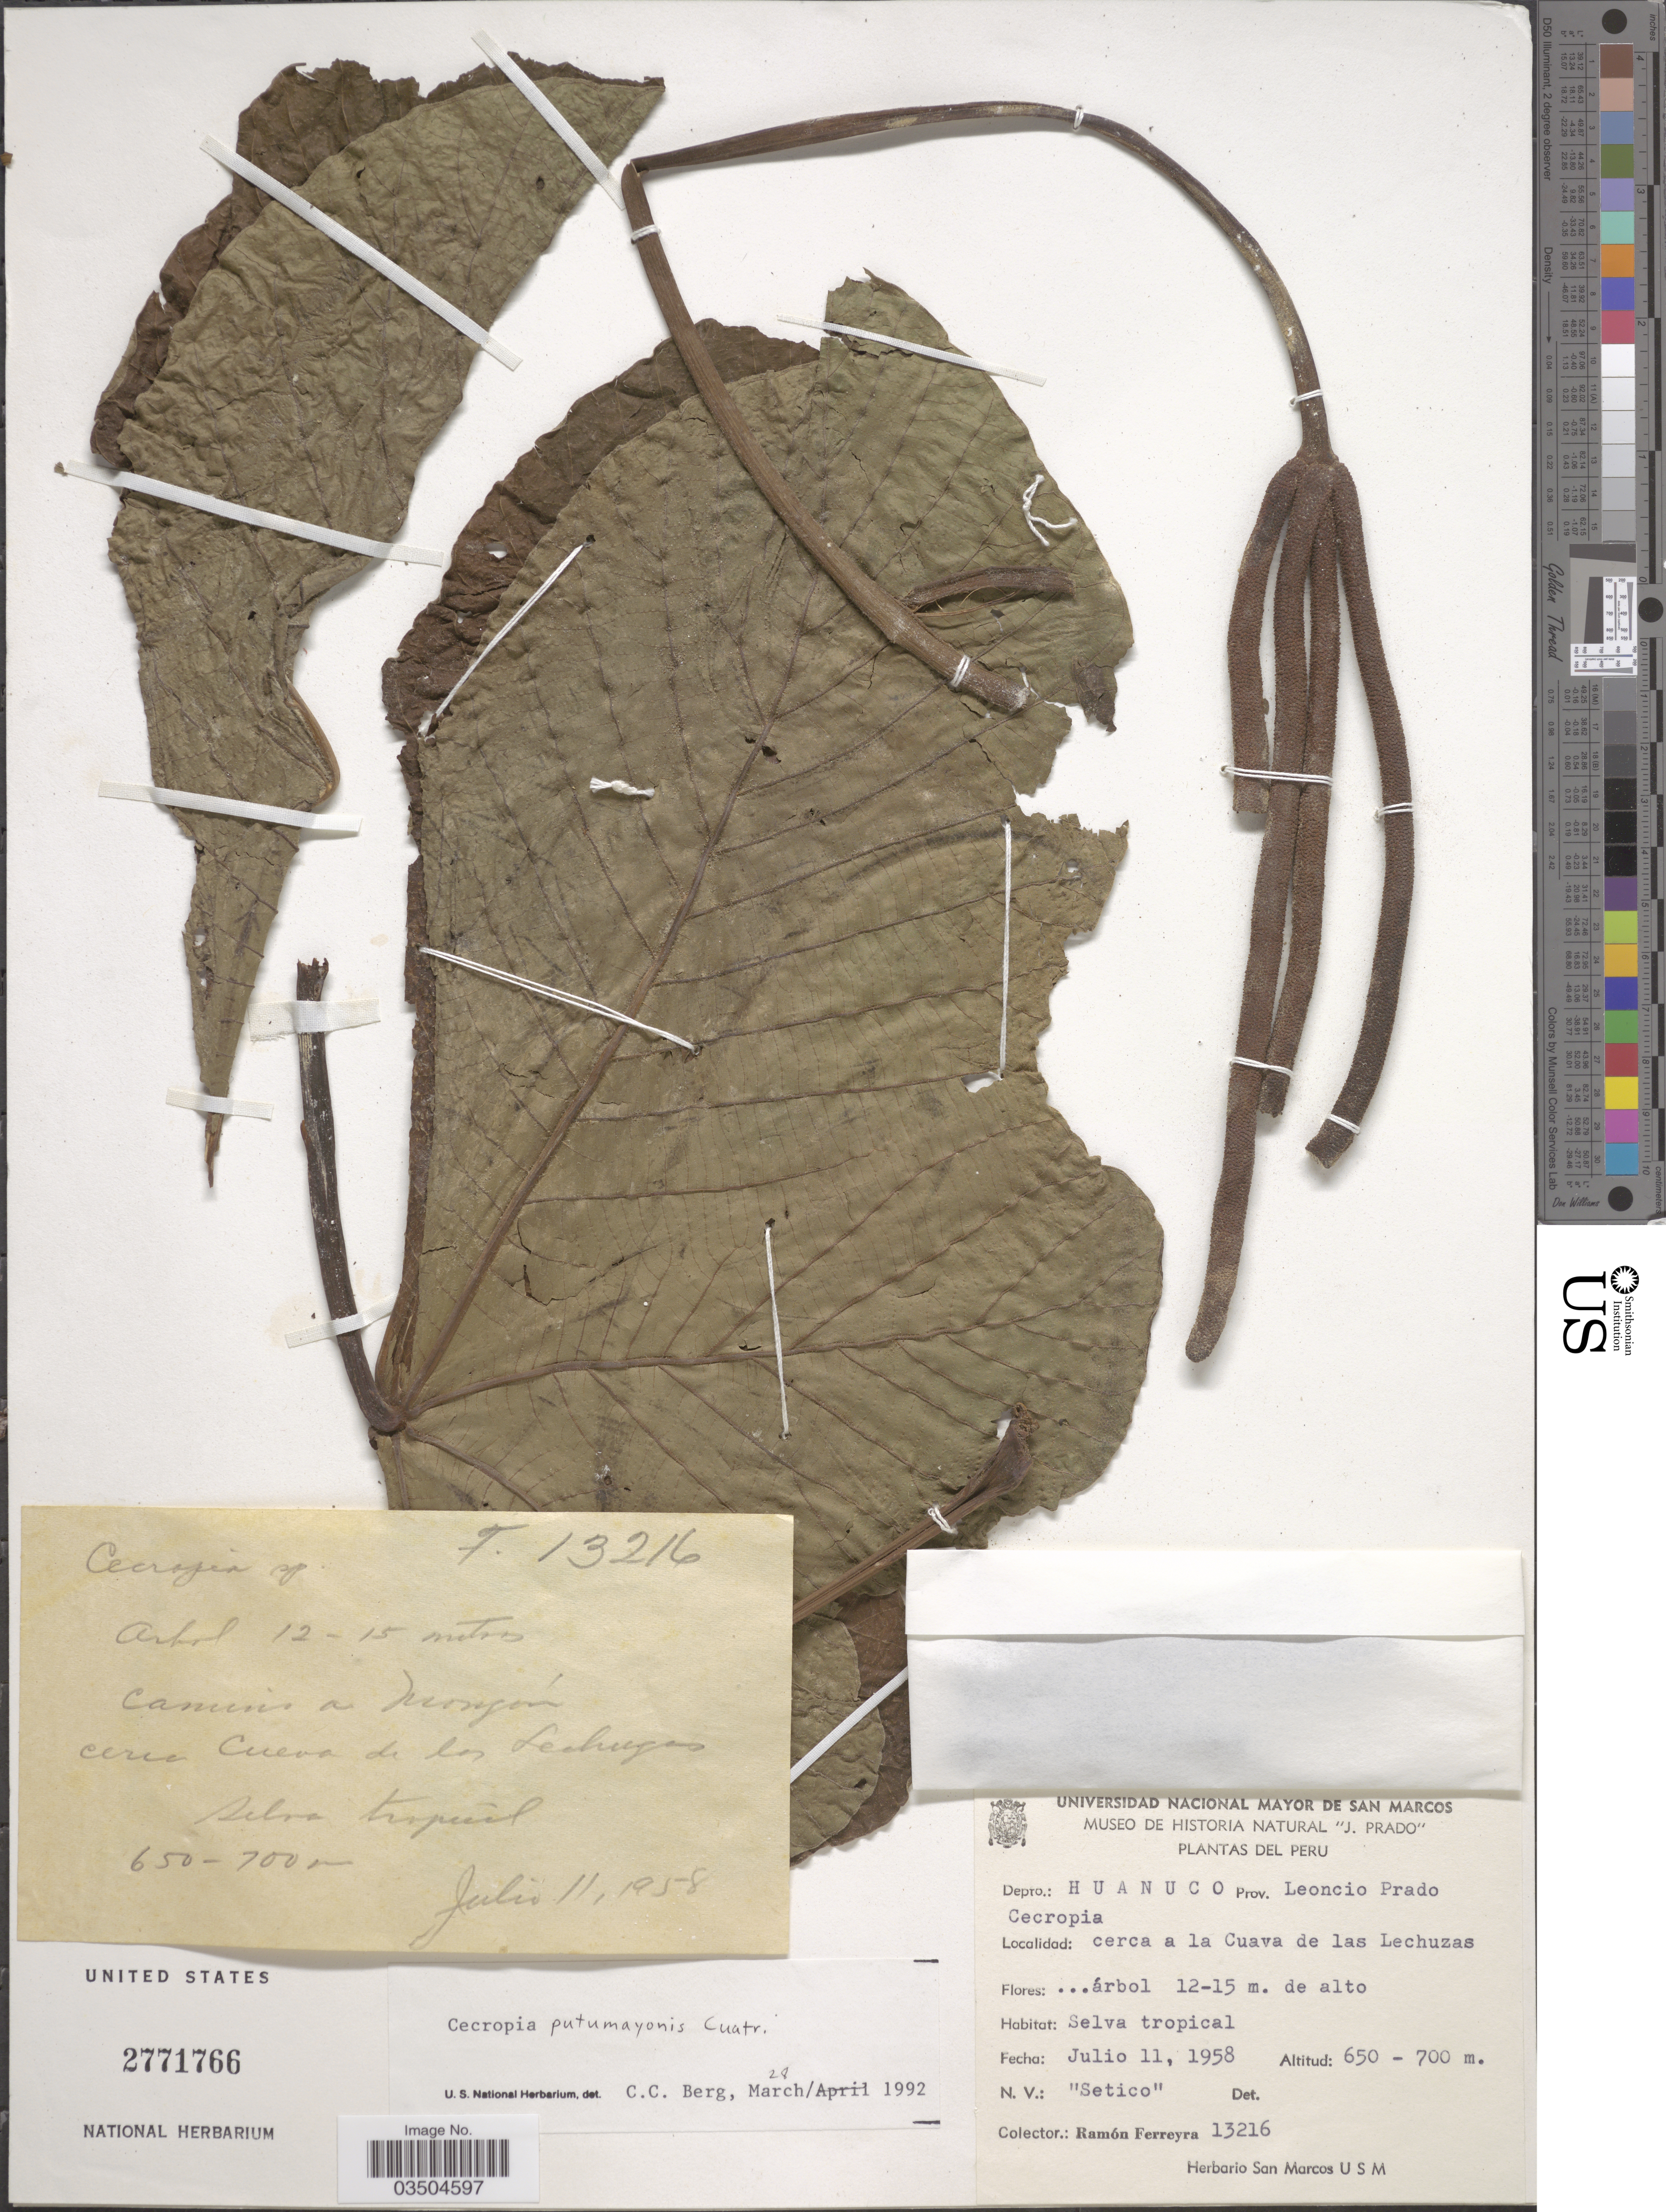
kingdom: Plantae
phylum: Tracheophyta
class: Magnoliopsida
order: Rosales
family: Urticaceae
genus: Cecropia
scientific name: Cecropia putumayonis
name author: Cuatrec.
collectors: R. A. Ferreyra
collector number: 13216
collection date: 1958-07-11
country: Peru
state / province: Huánuco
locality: Depto.: Huanuco, Prov. Leoncio Prado. Cerca a la Cuava de las Lechuzas.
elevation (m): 650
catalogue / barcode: US 2771766